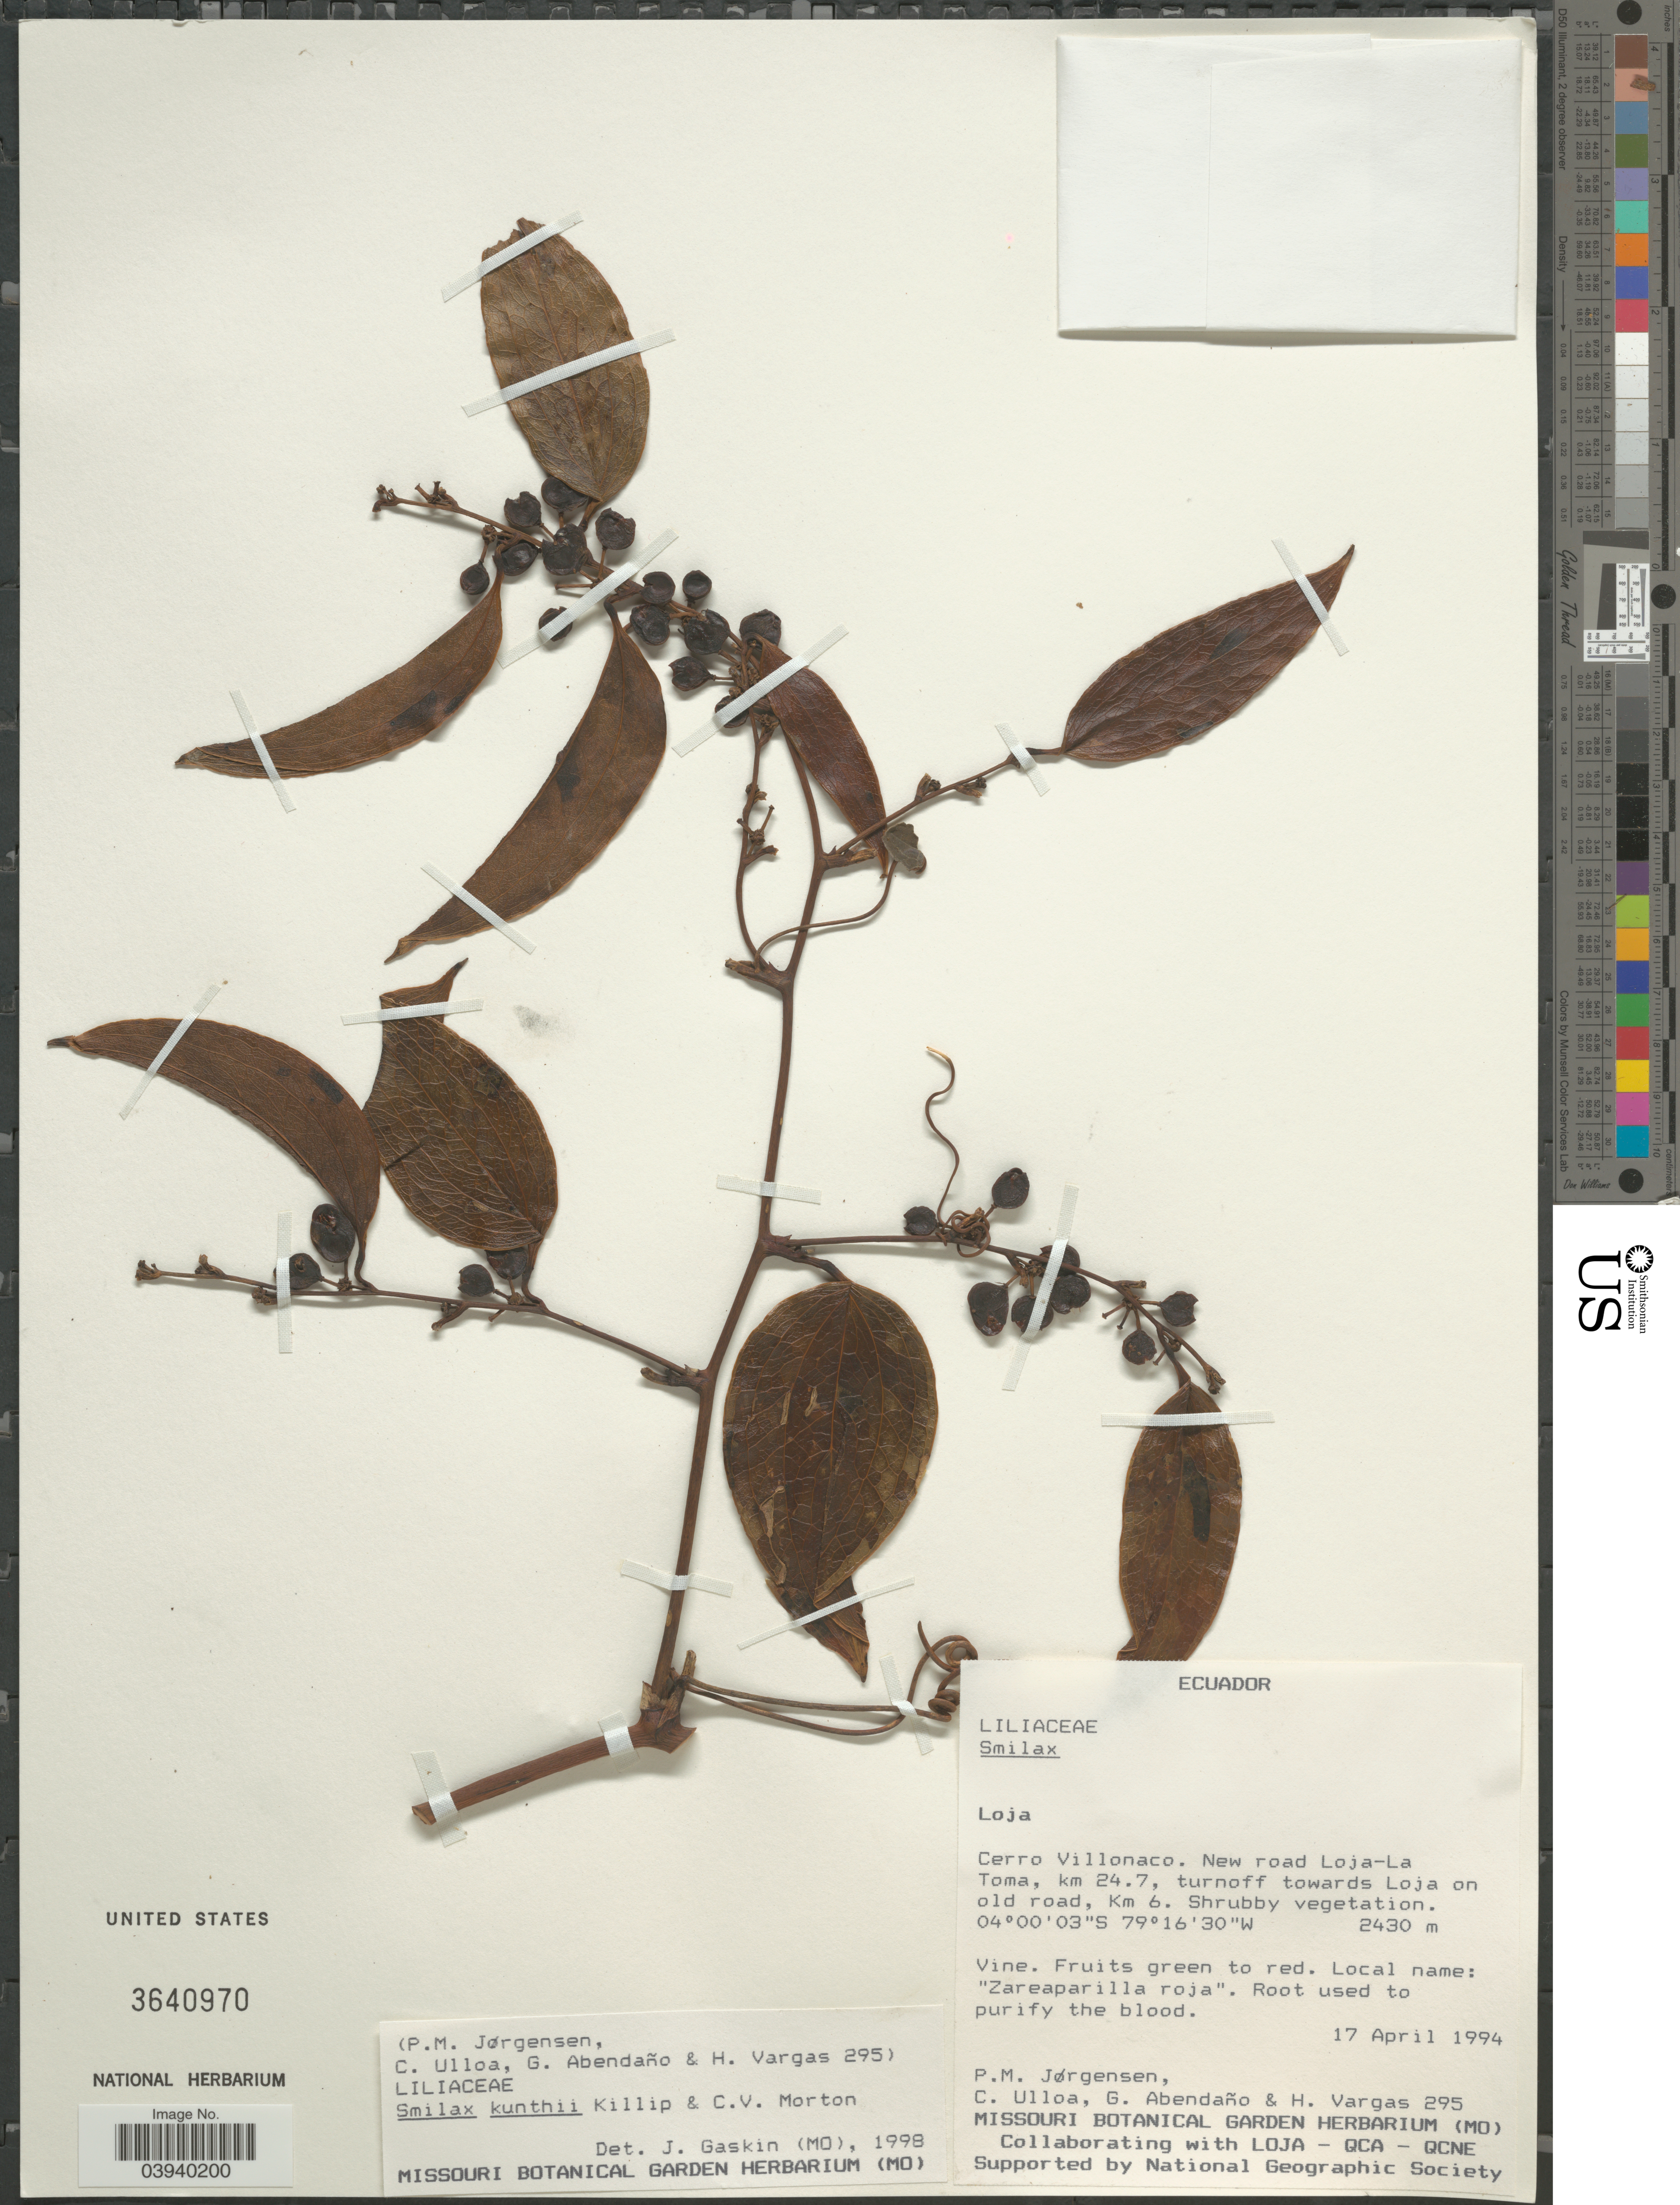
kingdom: Plantae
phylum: Tracheophyta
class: Liliopsida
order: Liliales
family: Smilacaceae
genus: Smilax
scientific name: Smilax kunthii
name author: Killip & C.V. Morton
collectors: P. Jørgensen, C. Ulloa, G. Abendaño & H. Vargas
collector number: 295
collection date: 1994-04-17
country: Ecuador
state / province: Loja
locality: Cerro Villonaco. New road Loja-La Toma, km 24.7, turnoff towards Loja on old road, Km 6.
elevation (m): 2430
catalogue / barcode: US 3640970